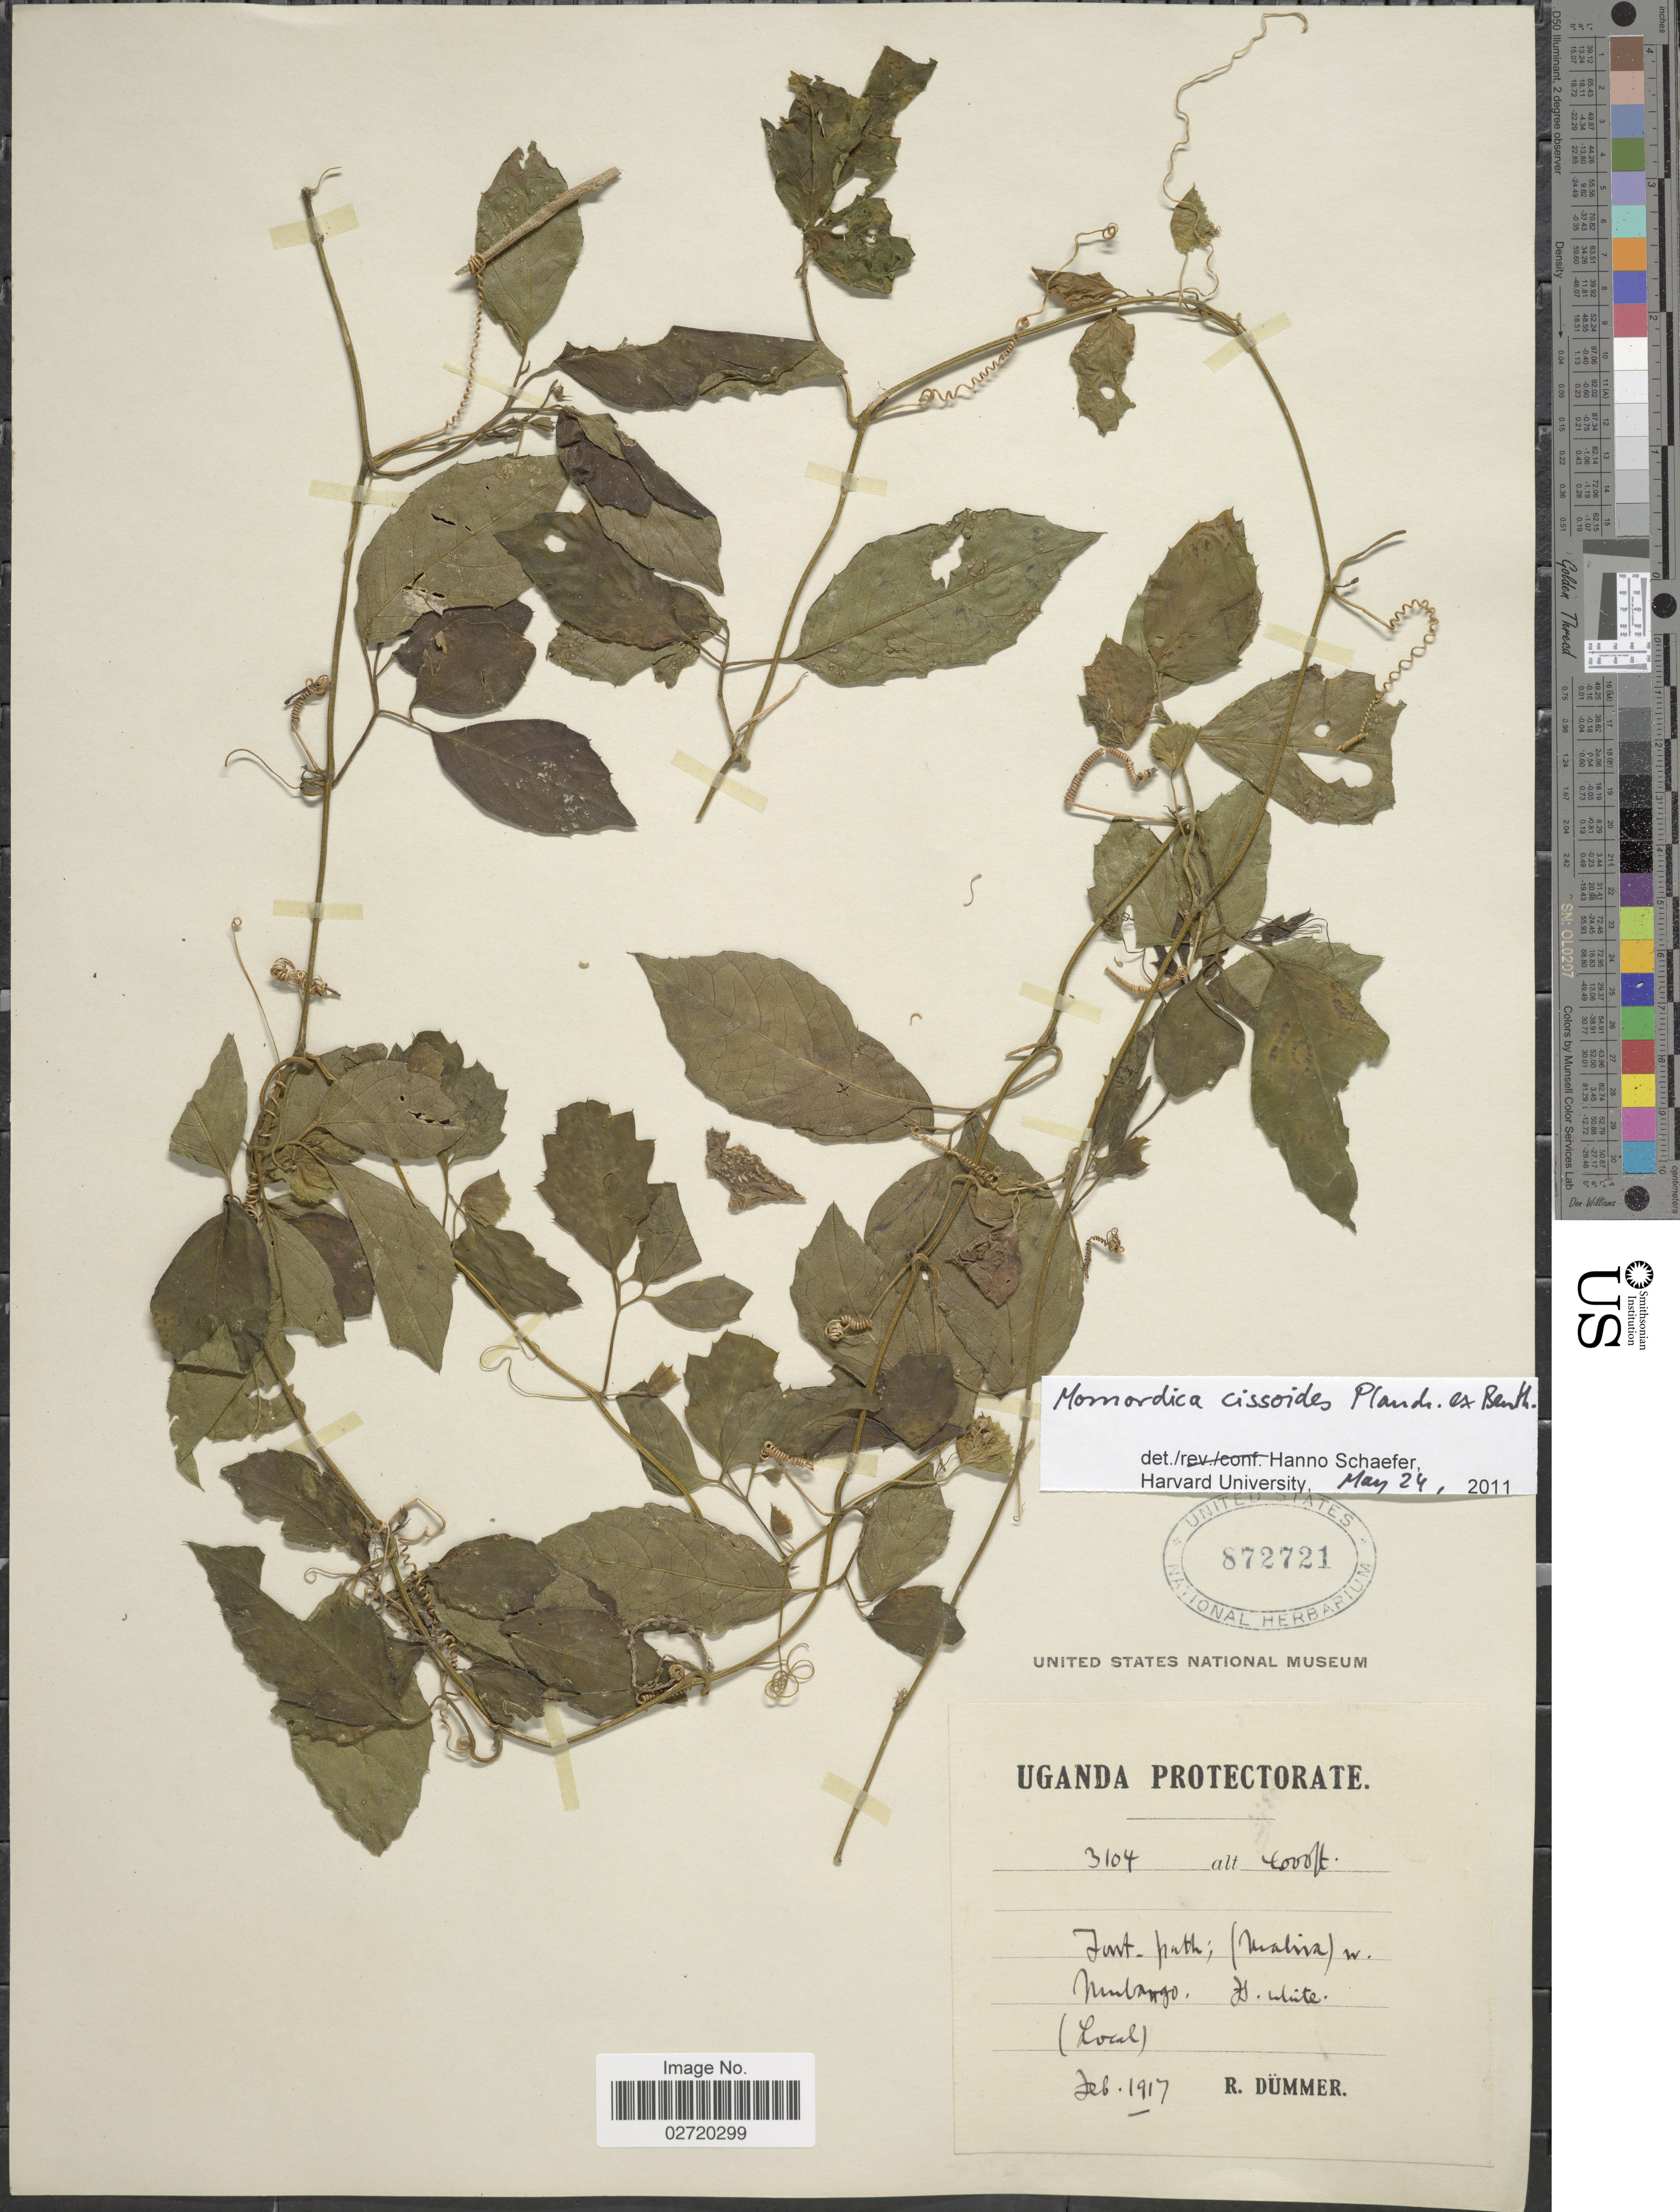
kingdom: Plantae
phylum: Tracheophyta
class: Magnoliopsida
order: Cucurbitales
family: Cucurbitaceae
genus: Momordica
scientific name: Momordica cissoides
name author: Planch.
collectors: R. A. Dümmer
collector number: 3104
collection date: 1917-02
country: Uganda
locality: Uganda Protectorate, (Mabira) nr. Mubango.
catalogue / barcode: US 872721